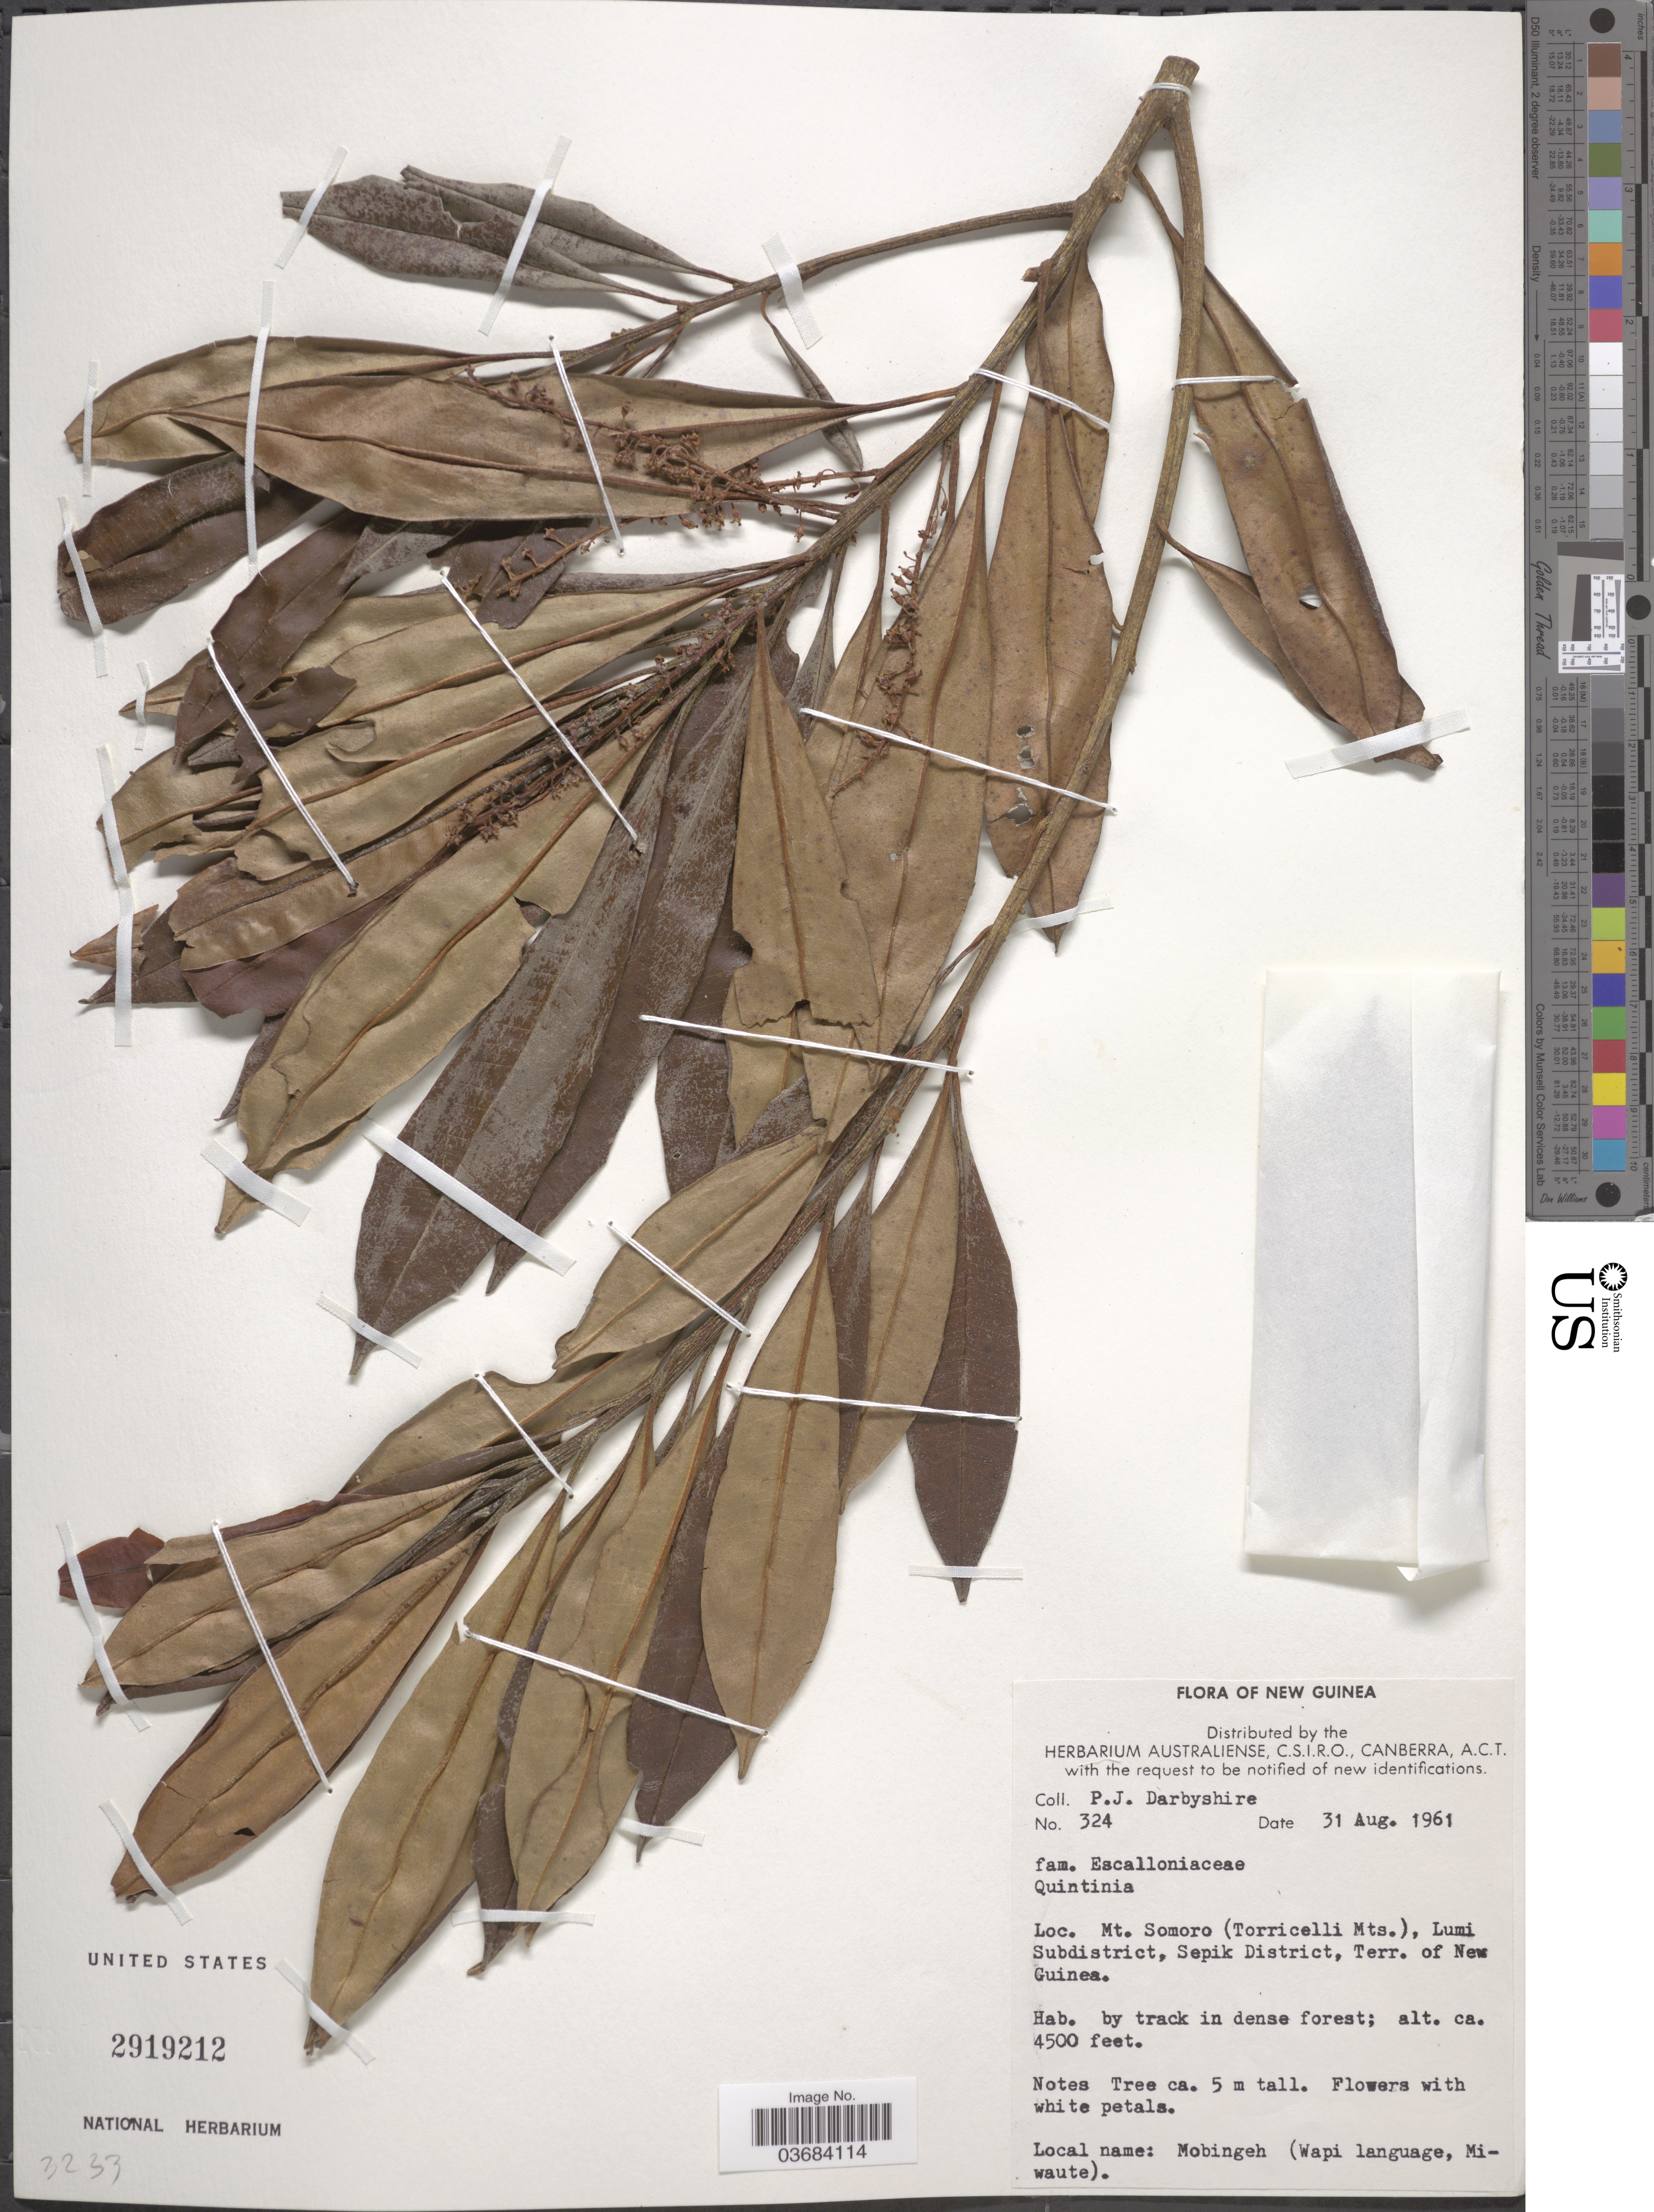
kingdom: Plantae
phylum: Tracheophyta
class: Magnoliopsida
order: Paracryphiales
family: Paracryphiaceae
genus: Quintinia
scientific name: Quintinia sp.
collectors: P. Darbyshire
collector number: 324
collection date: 1961-08-31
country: Papua New Guinea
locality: New Guinea. Mt. Somoro (Torricelli Mts.), Lumi Subdistrict, Sepik District, Terr. of New Guinea.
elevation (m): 1372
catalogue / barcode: US 2919212